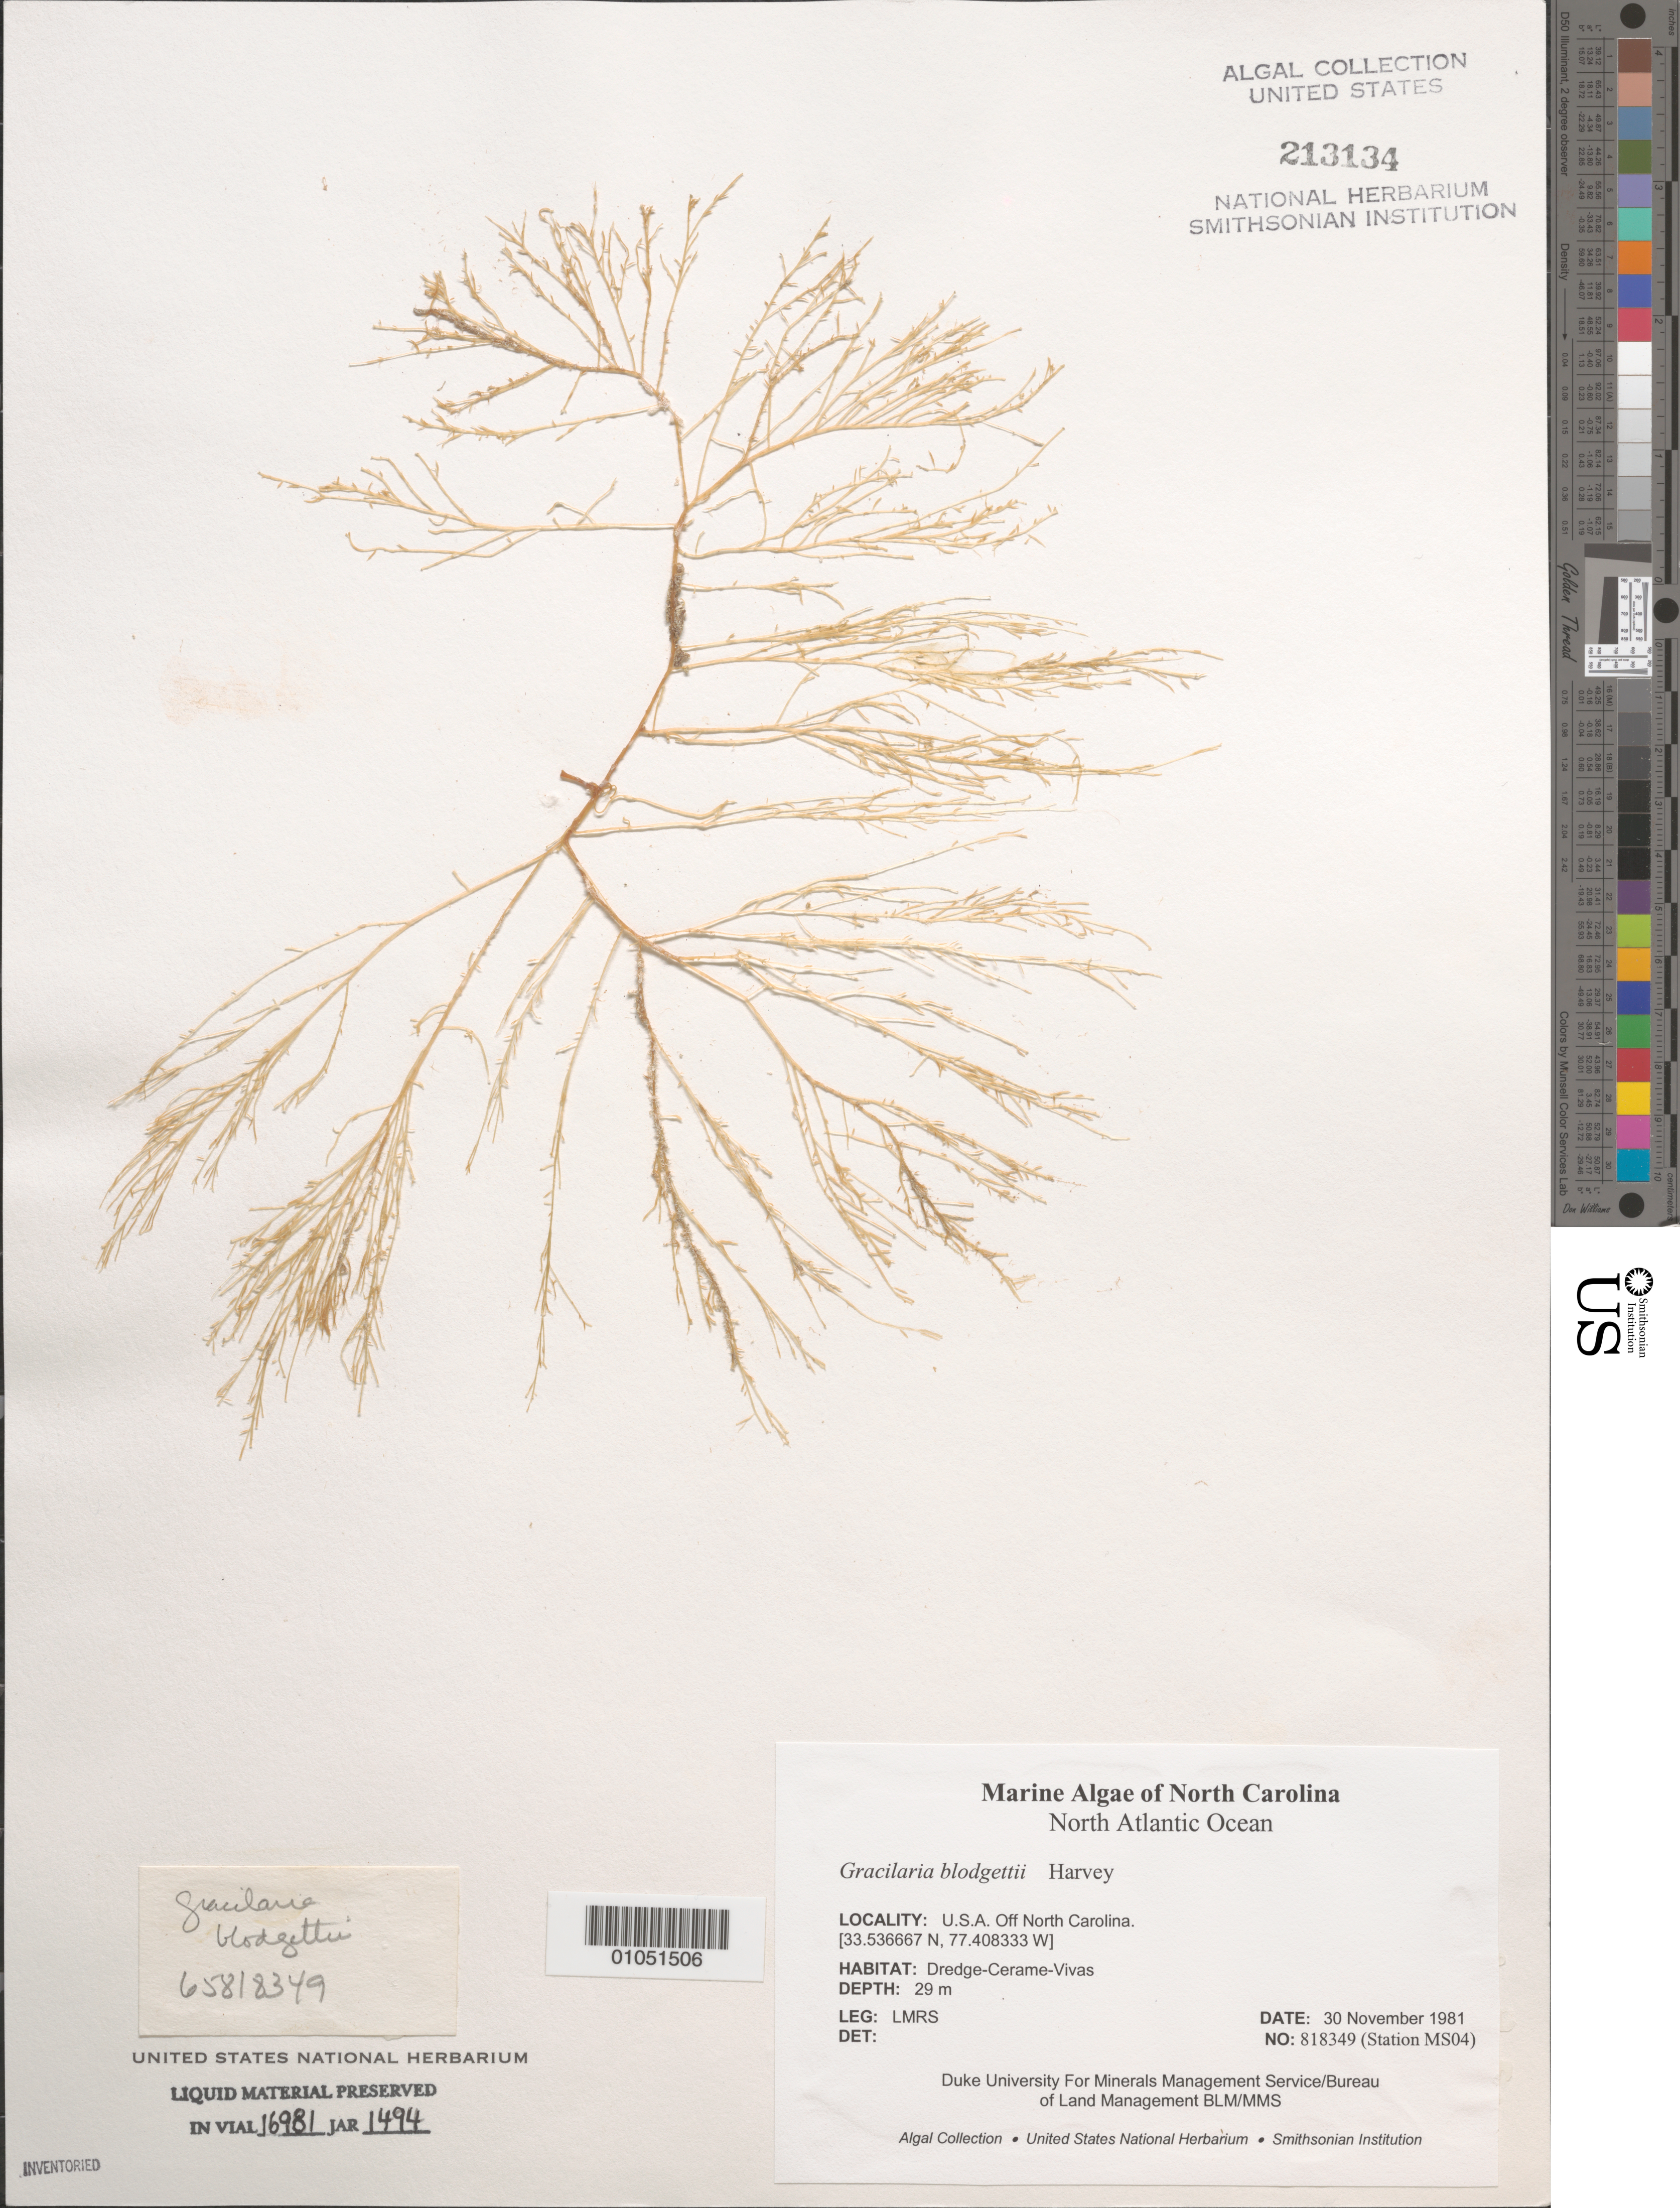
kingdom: Plantae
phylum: Rhodophyta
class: Florideophyceae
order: Gracilariales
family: Gracilariaceae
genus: Gracilaria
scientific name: Gracilaria blodgettii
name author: Harv.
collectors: LMRS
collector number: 818349 (Station MS04)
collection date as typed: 30 Nov 1981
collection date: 1981-11-30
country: United States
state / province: North Carolina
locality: North Atlantic Ocean off North Carolina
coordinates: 33.536667 N, 77.408333 W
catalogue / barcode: US 213134